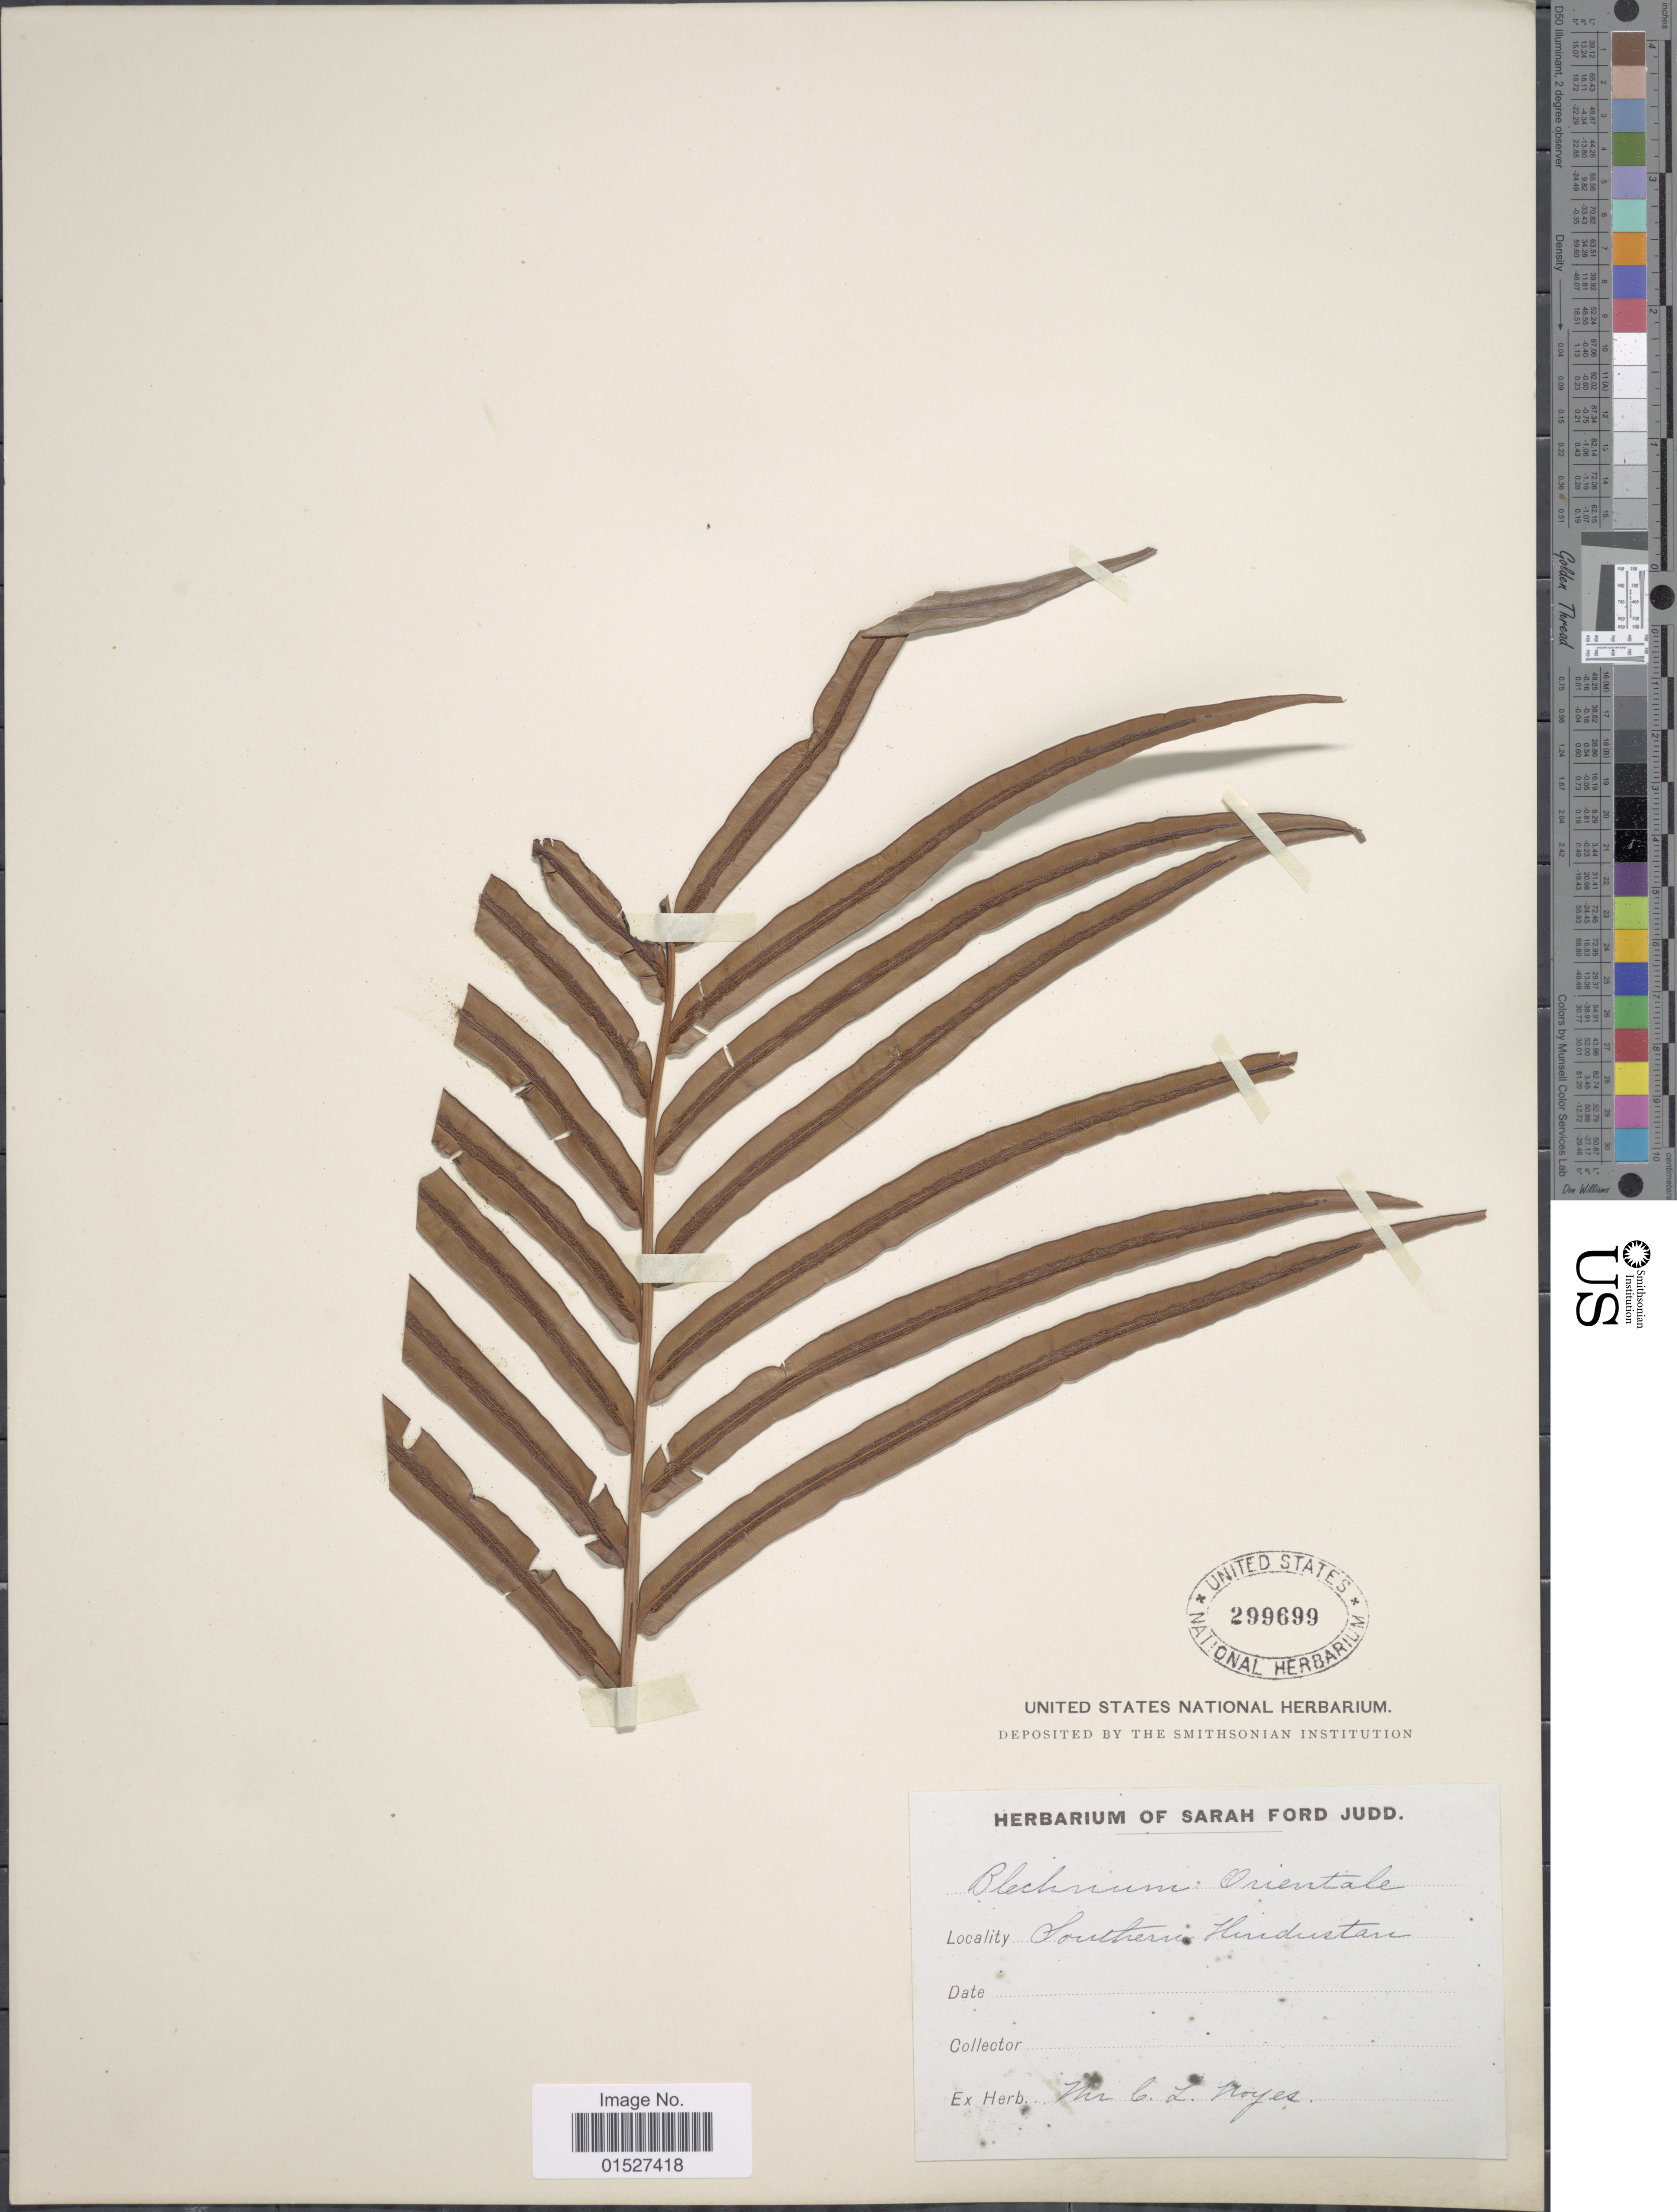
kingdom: Plantae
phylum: Tracheophyta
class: Polypodiopsida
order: Polypodiales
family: Blechnaceae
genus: Blechnum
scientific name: Blechnum orientale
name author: L.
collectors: ex herb. C. L. Noyes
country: India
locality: Southern Hindustan.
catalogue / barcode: US 299699